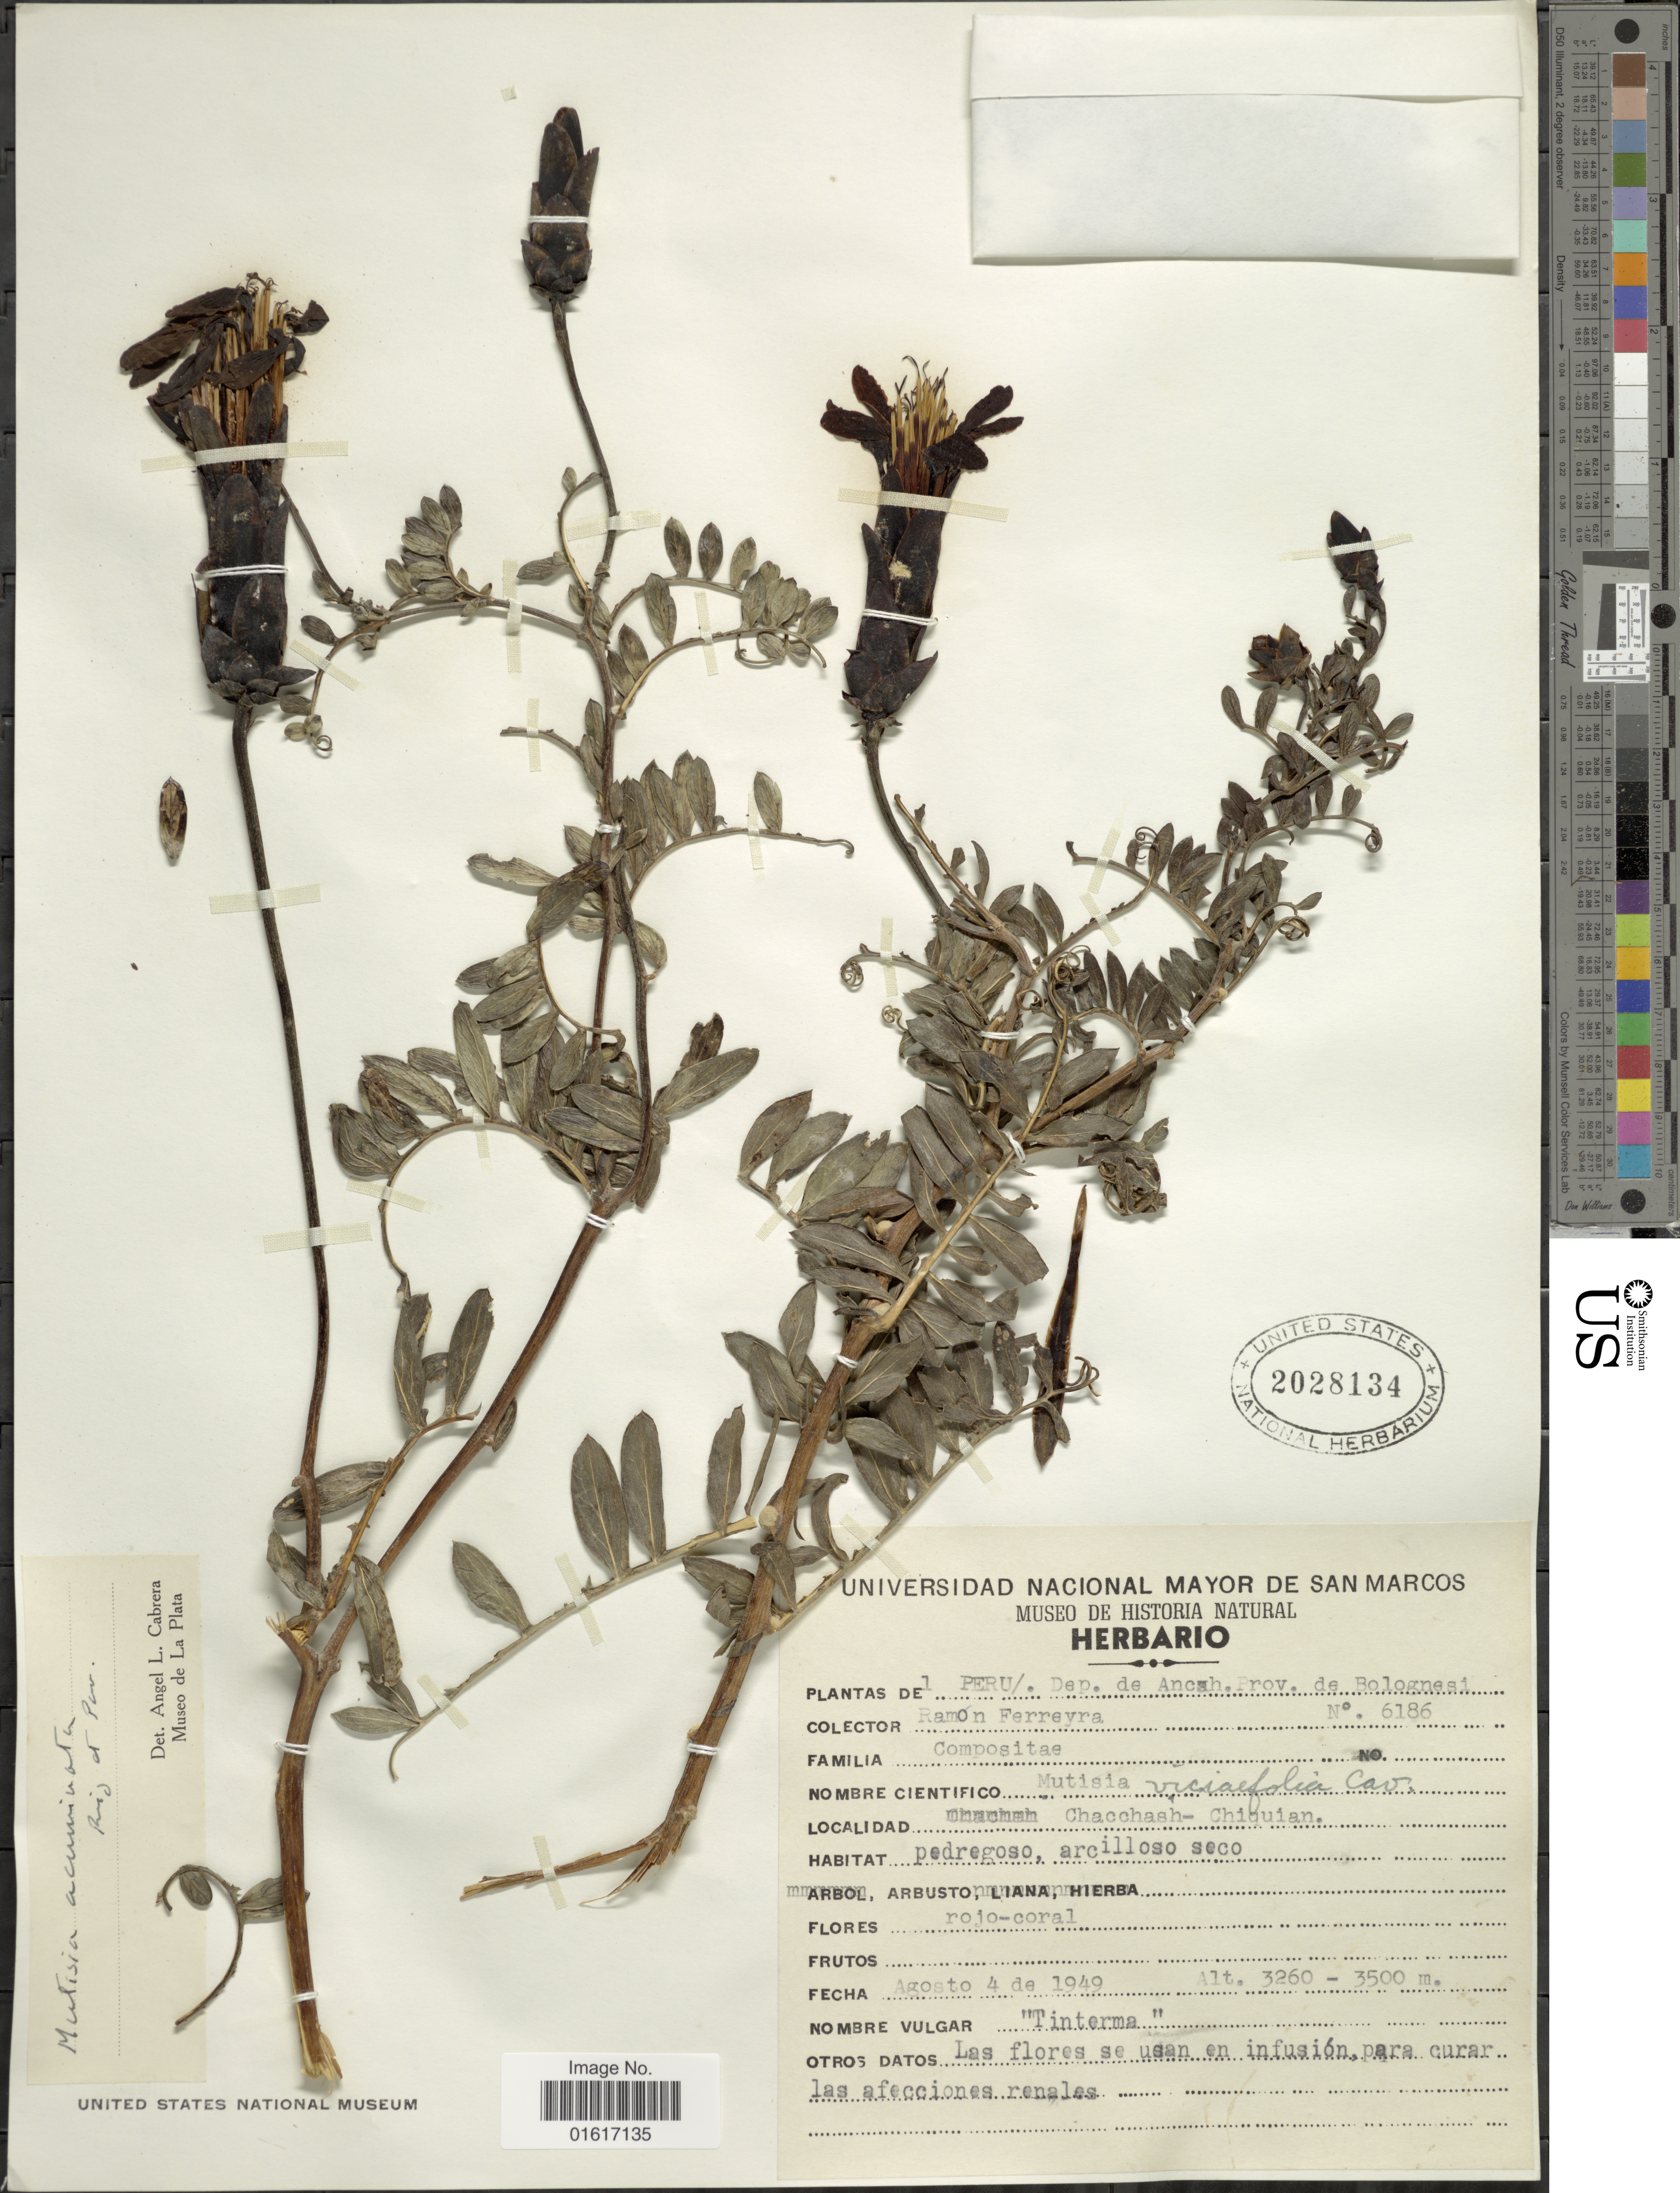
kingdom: Plantae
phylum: Tracheophyta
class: Magnoliopsida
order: Asterales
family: Asteraceae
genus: Mutisia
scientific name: Mutisia acuminata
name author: Ruiz & Pav.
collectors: R. A. Ferreyra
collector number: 6186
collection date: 1949-08-04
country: Peru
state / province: Ancash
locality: Prov. de Bolognesi. Chaccash- Chiquian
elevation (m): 3260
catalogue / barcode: US 2028134